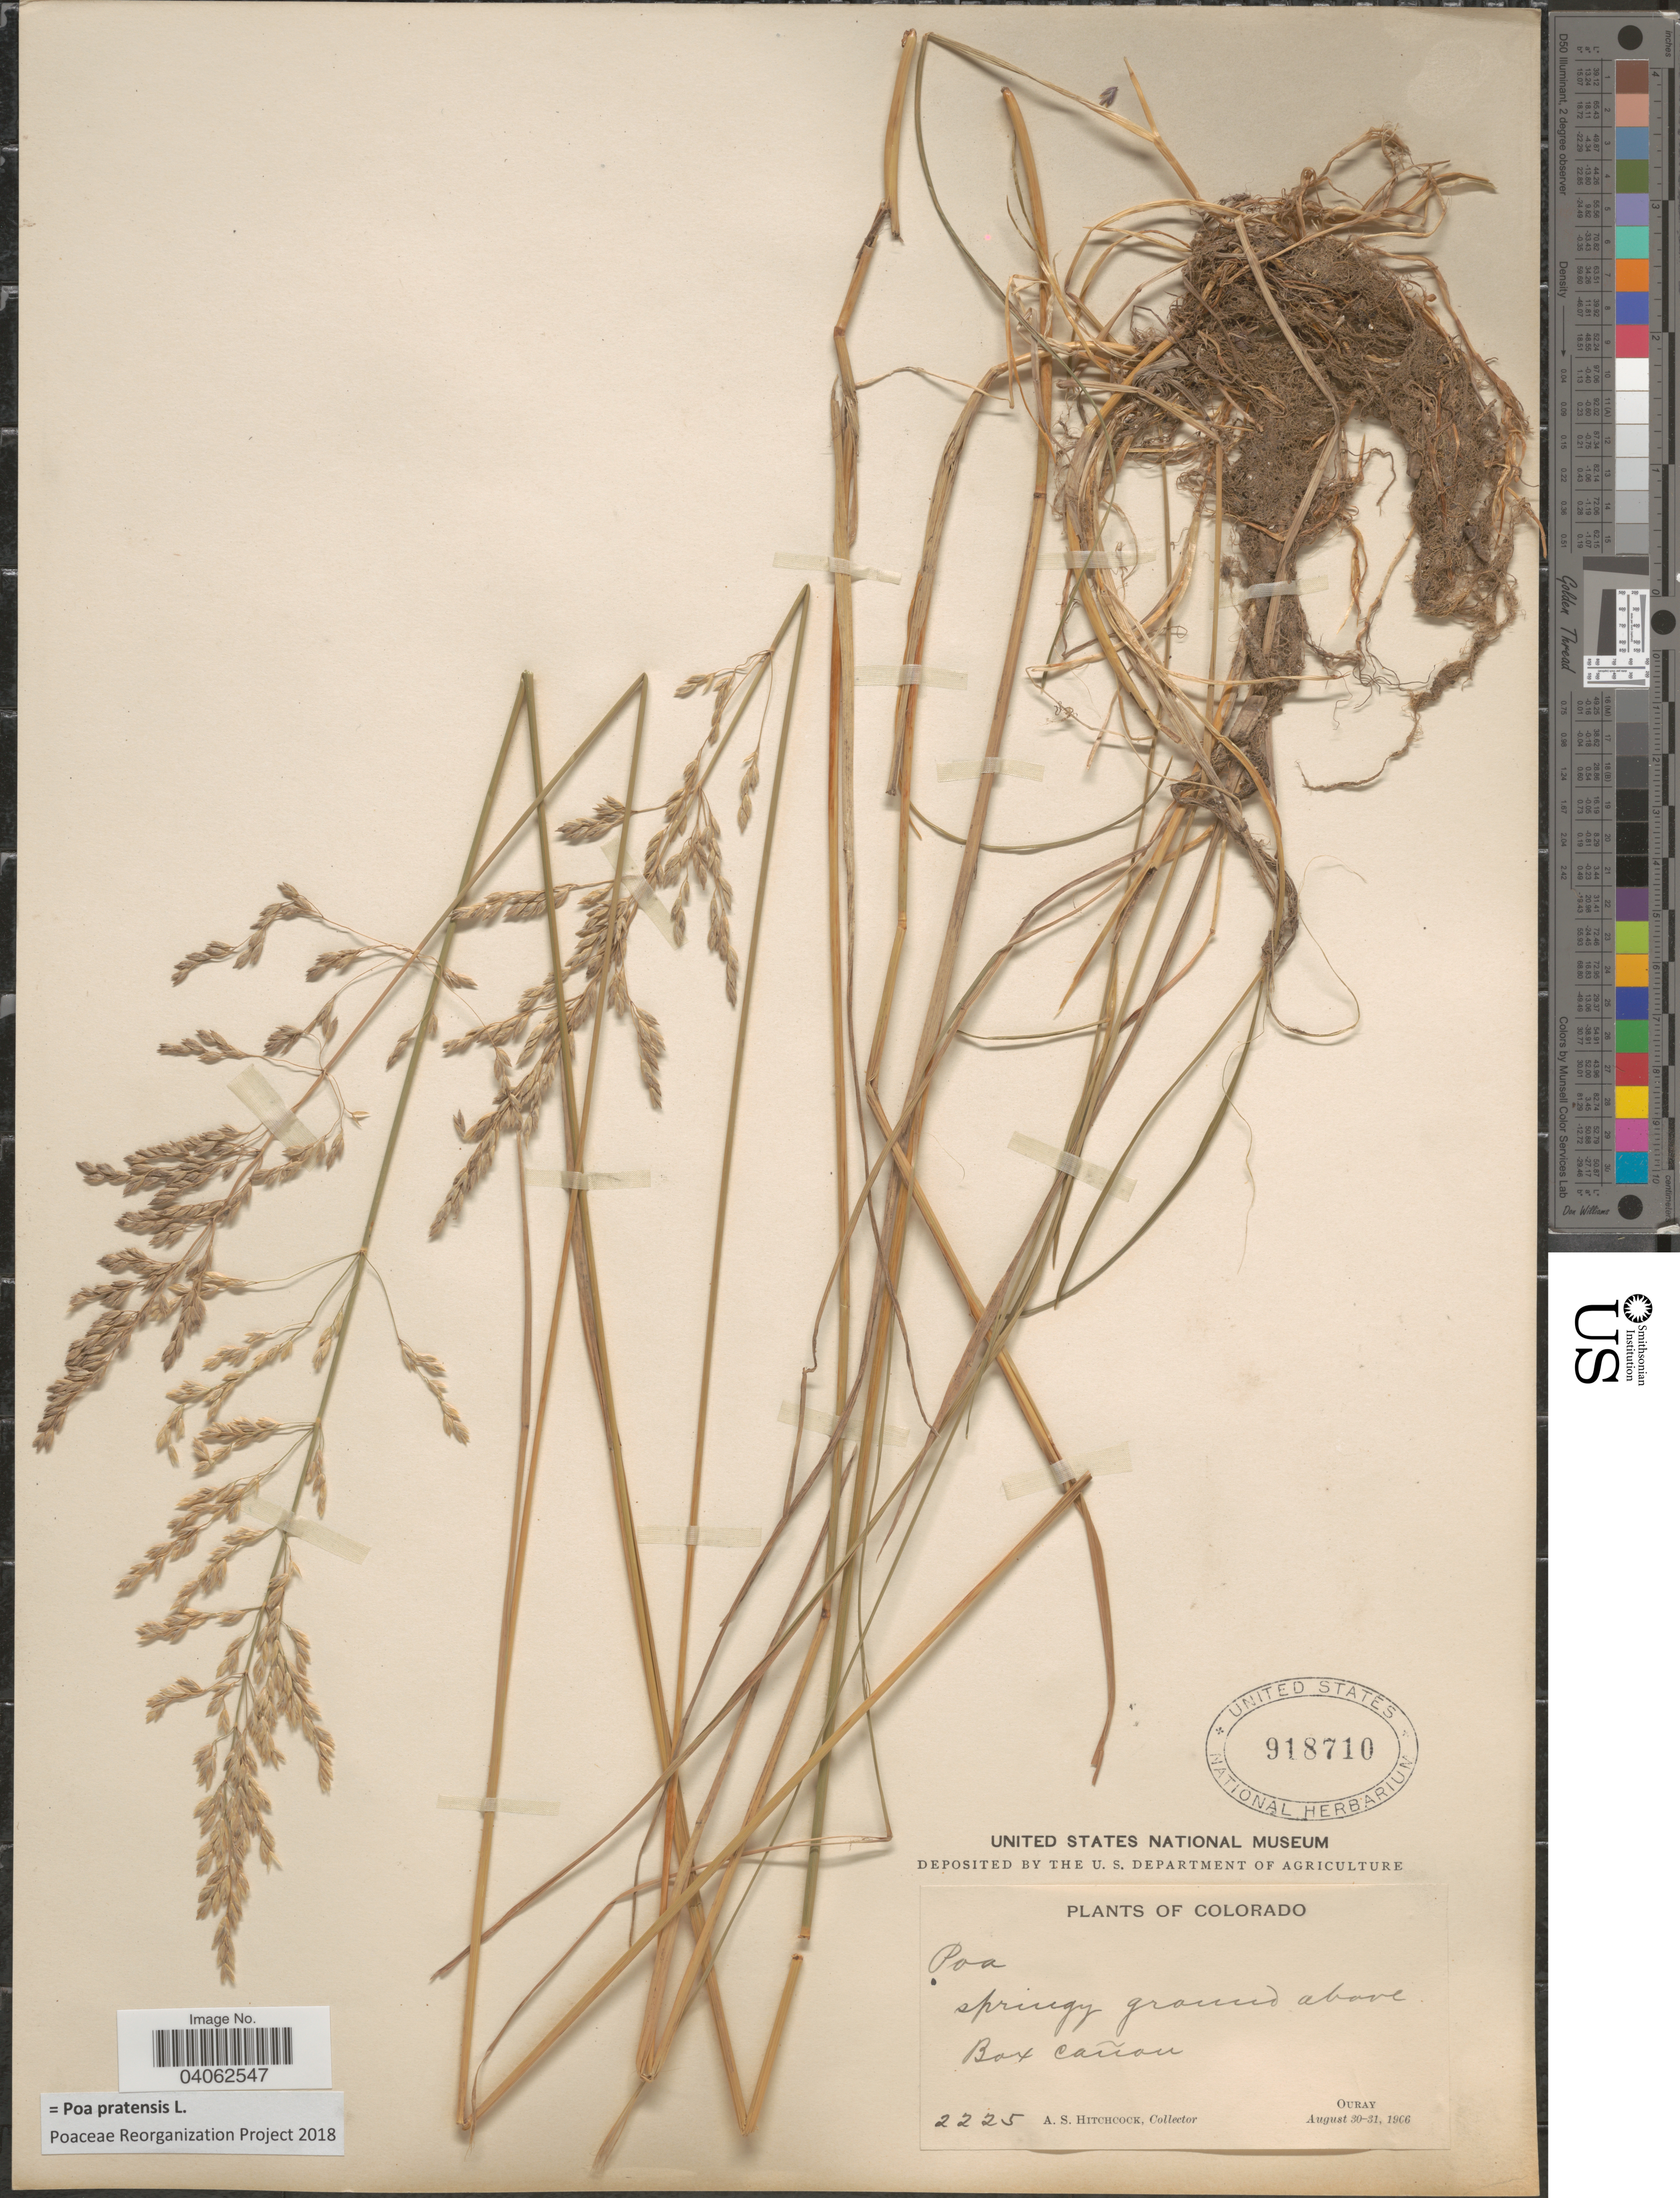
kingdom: Plantae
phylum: Tracheophyta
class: Liliopsida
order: Poales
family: Poaceae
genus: Poa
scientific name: Poa pratensis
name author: L.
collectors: A. S. Hitchcock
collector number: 2225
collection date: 1906-08-30/1906-08-31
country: United States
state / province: Colorado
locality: Springy ground above Box Cañon. Ouray.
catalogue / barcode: US 918710